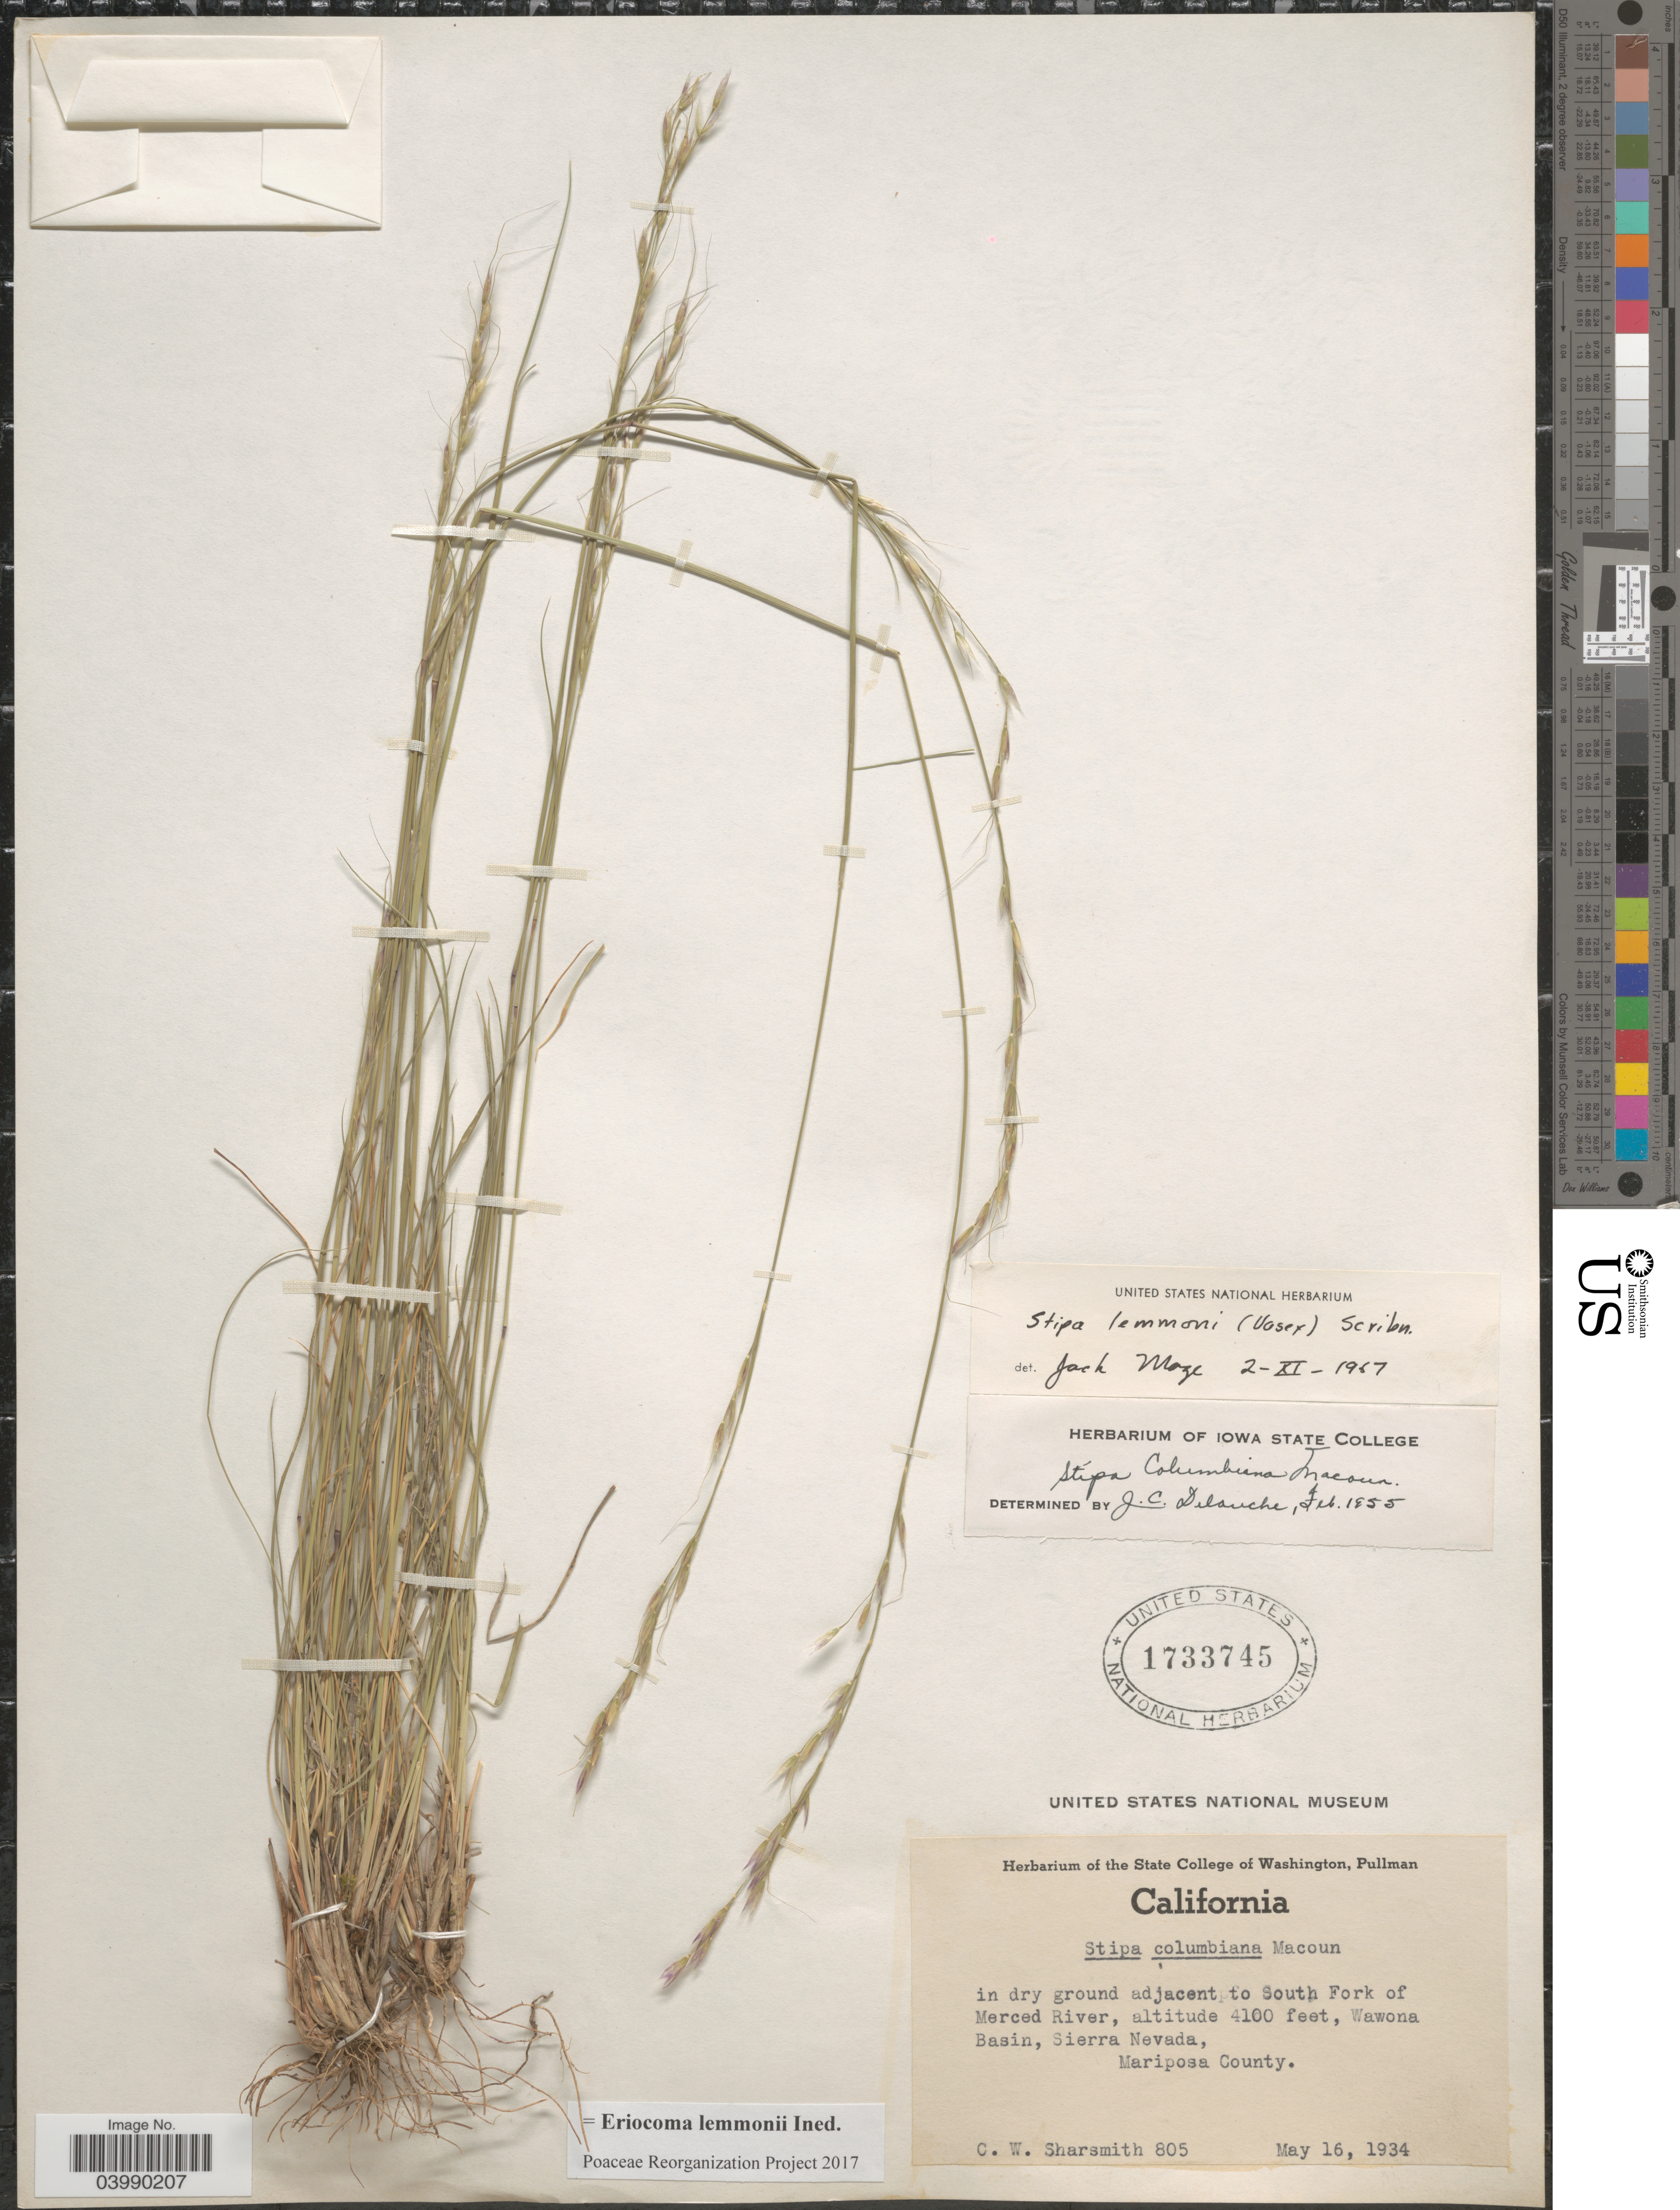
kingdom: Plantae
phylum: Tracheophyta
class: Liliopsida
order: Poales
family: Poaceae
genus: Eriocoma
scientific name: Eriocoma lemmonii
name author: (Vasey) Romasch.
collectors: C. Sharsmith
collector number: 805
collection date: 1934-05-16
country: United States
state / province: California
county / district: Mariposa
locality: Adjacent to South Fork of Merced River, Wawona Basin, Sierra Nevada, Mariposa County.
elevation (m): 1250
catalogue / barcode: US 1733745